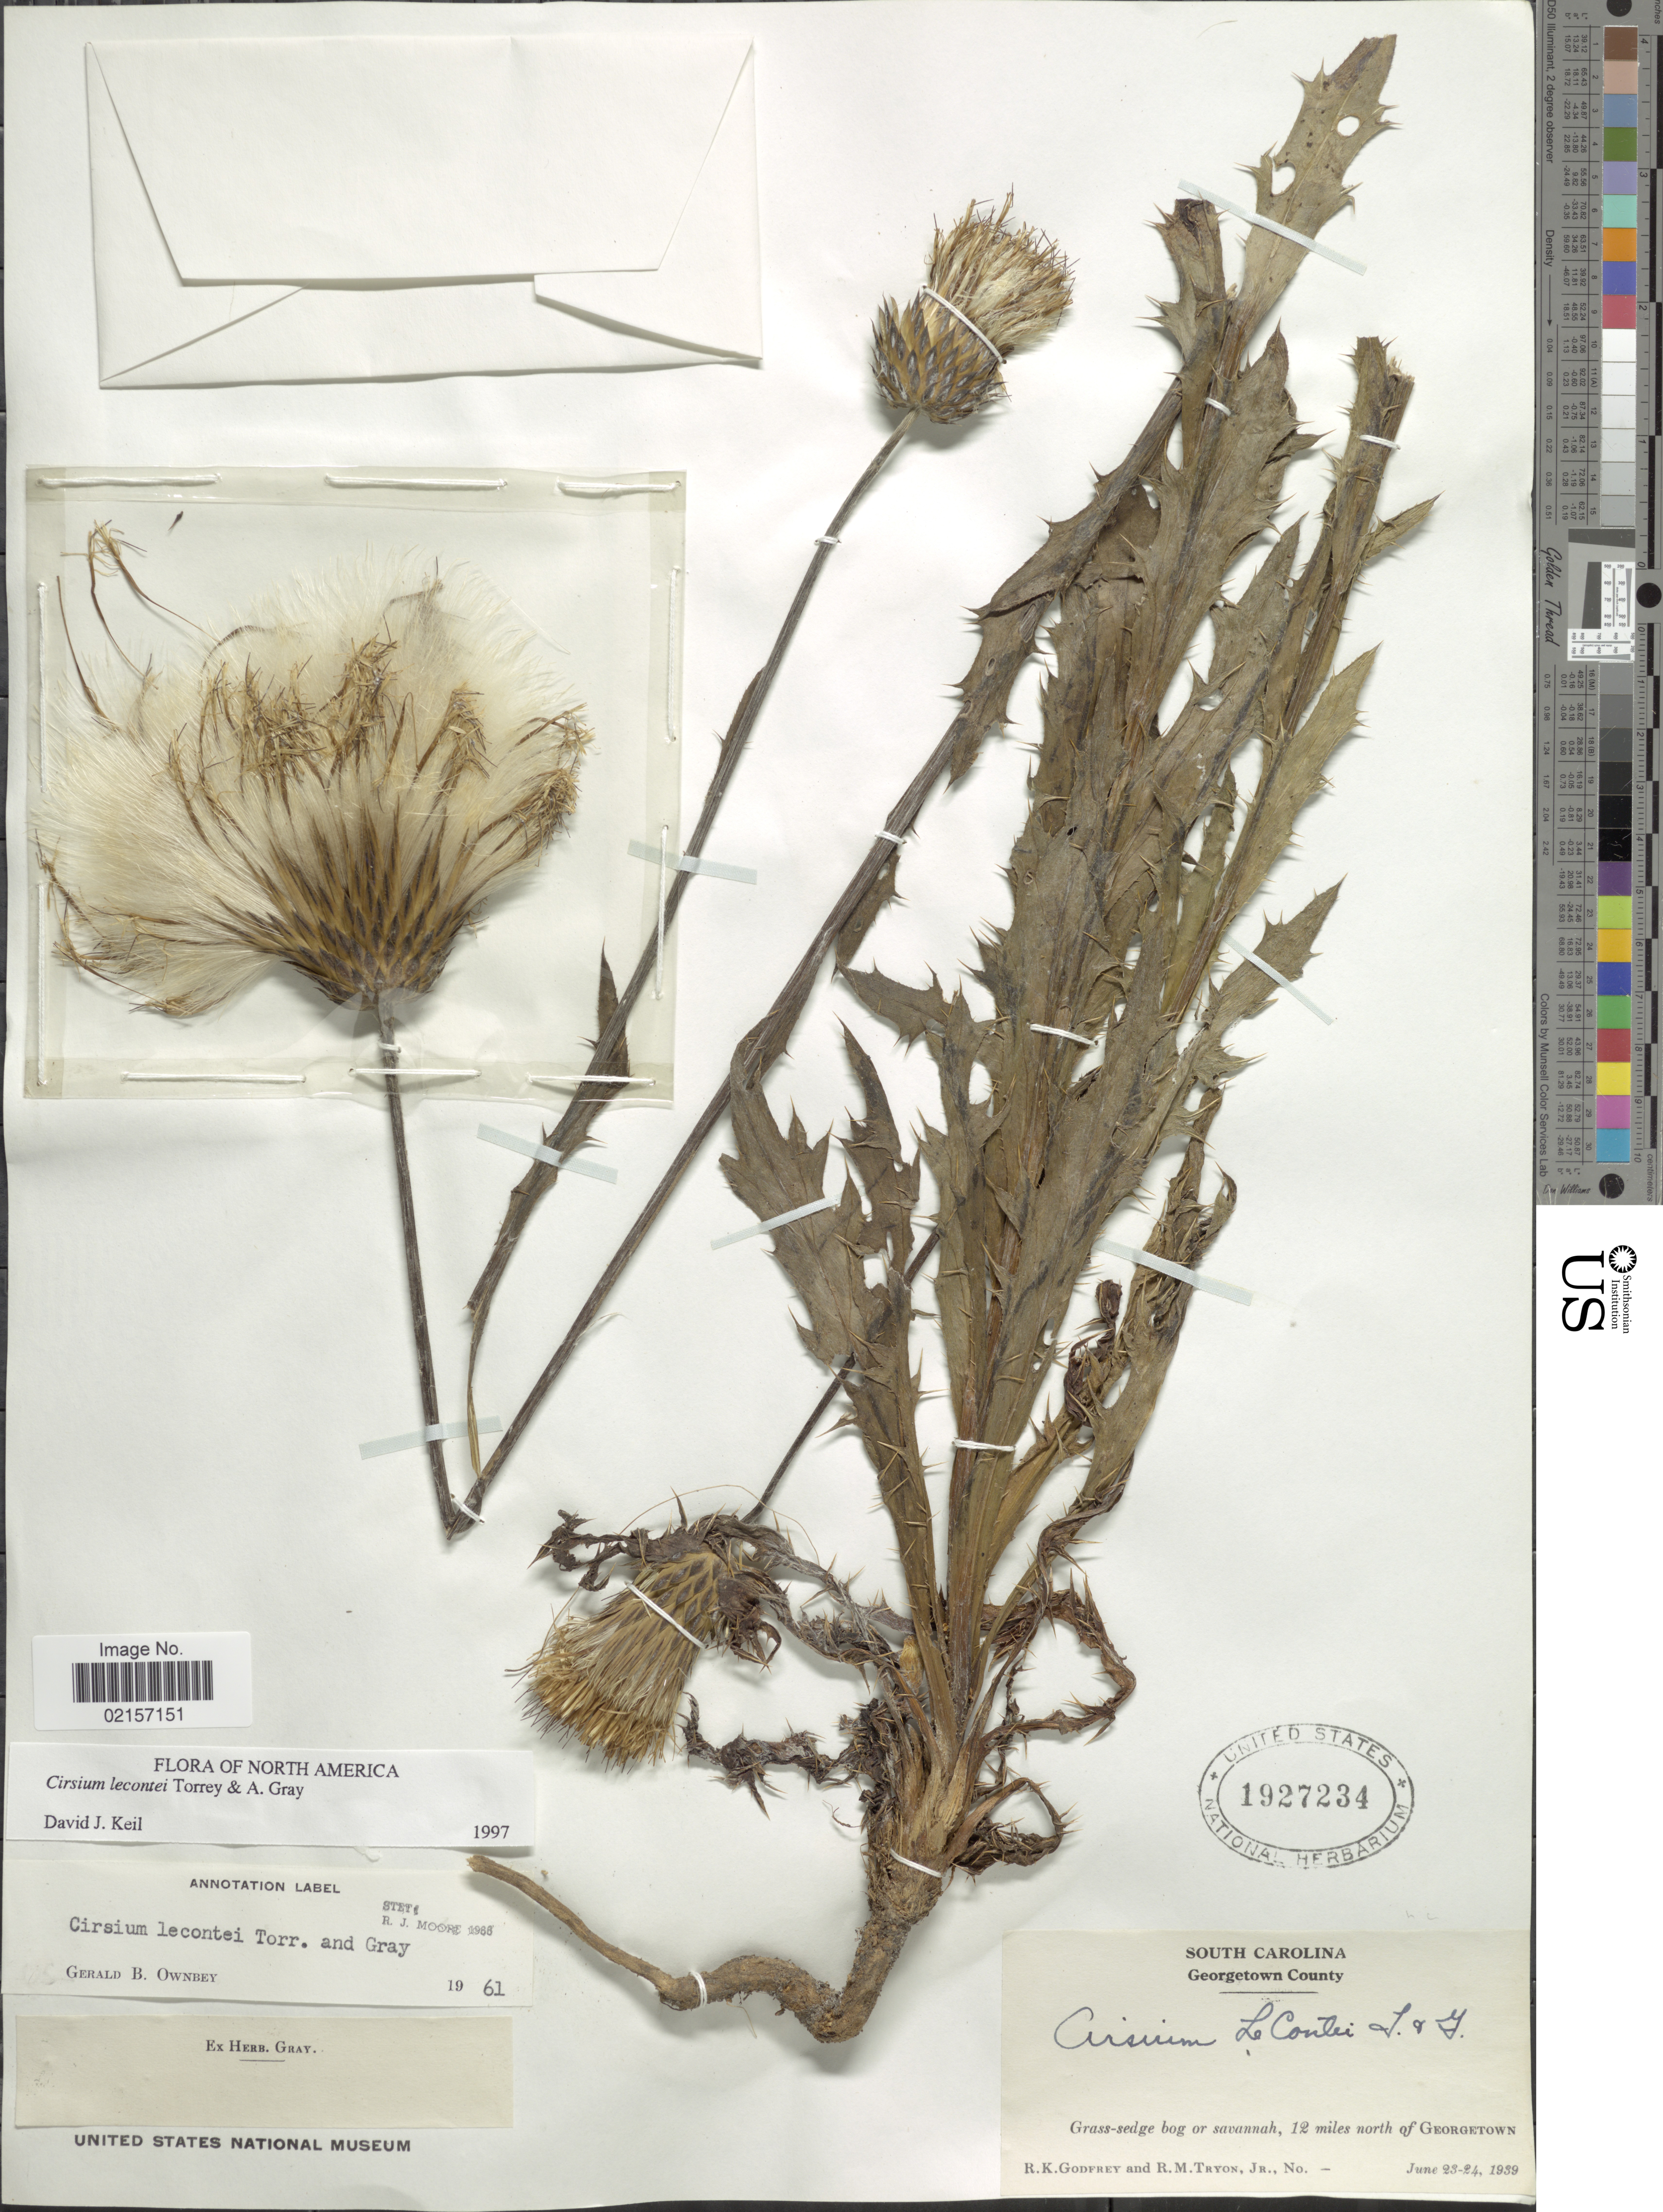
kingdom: Plantae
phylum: Tracheophyta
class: Magnoliopsida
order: Asterales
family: Asteraceae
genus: Cirsium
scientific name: Cirsium lecontei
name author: Torr. & A. Gray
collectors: R. K. Godfrey & R. M. Tryon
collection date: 1939-06-23/1939-06-24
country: United States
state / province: South Carolina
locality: Georgetown County, grass-sedge bog or savannah, 12 miles north of Georgetown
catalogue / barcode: US 1927234